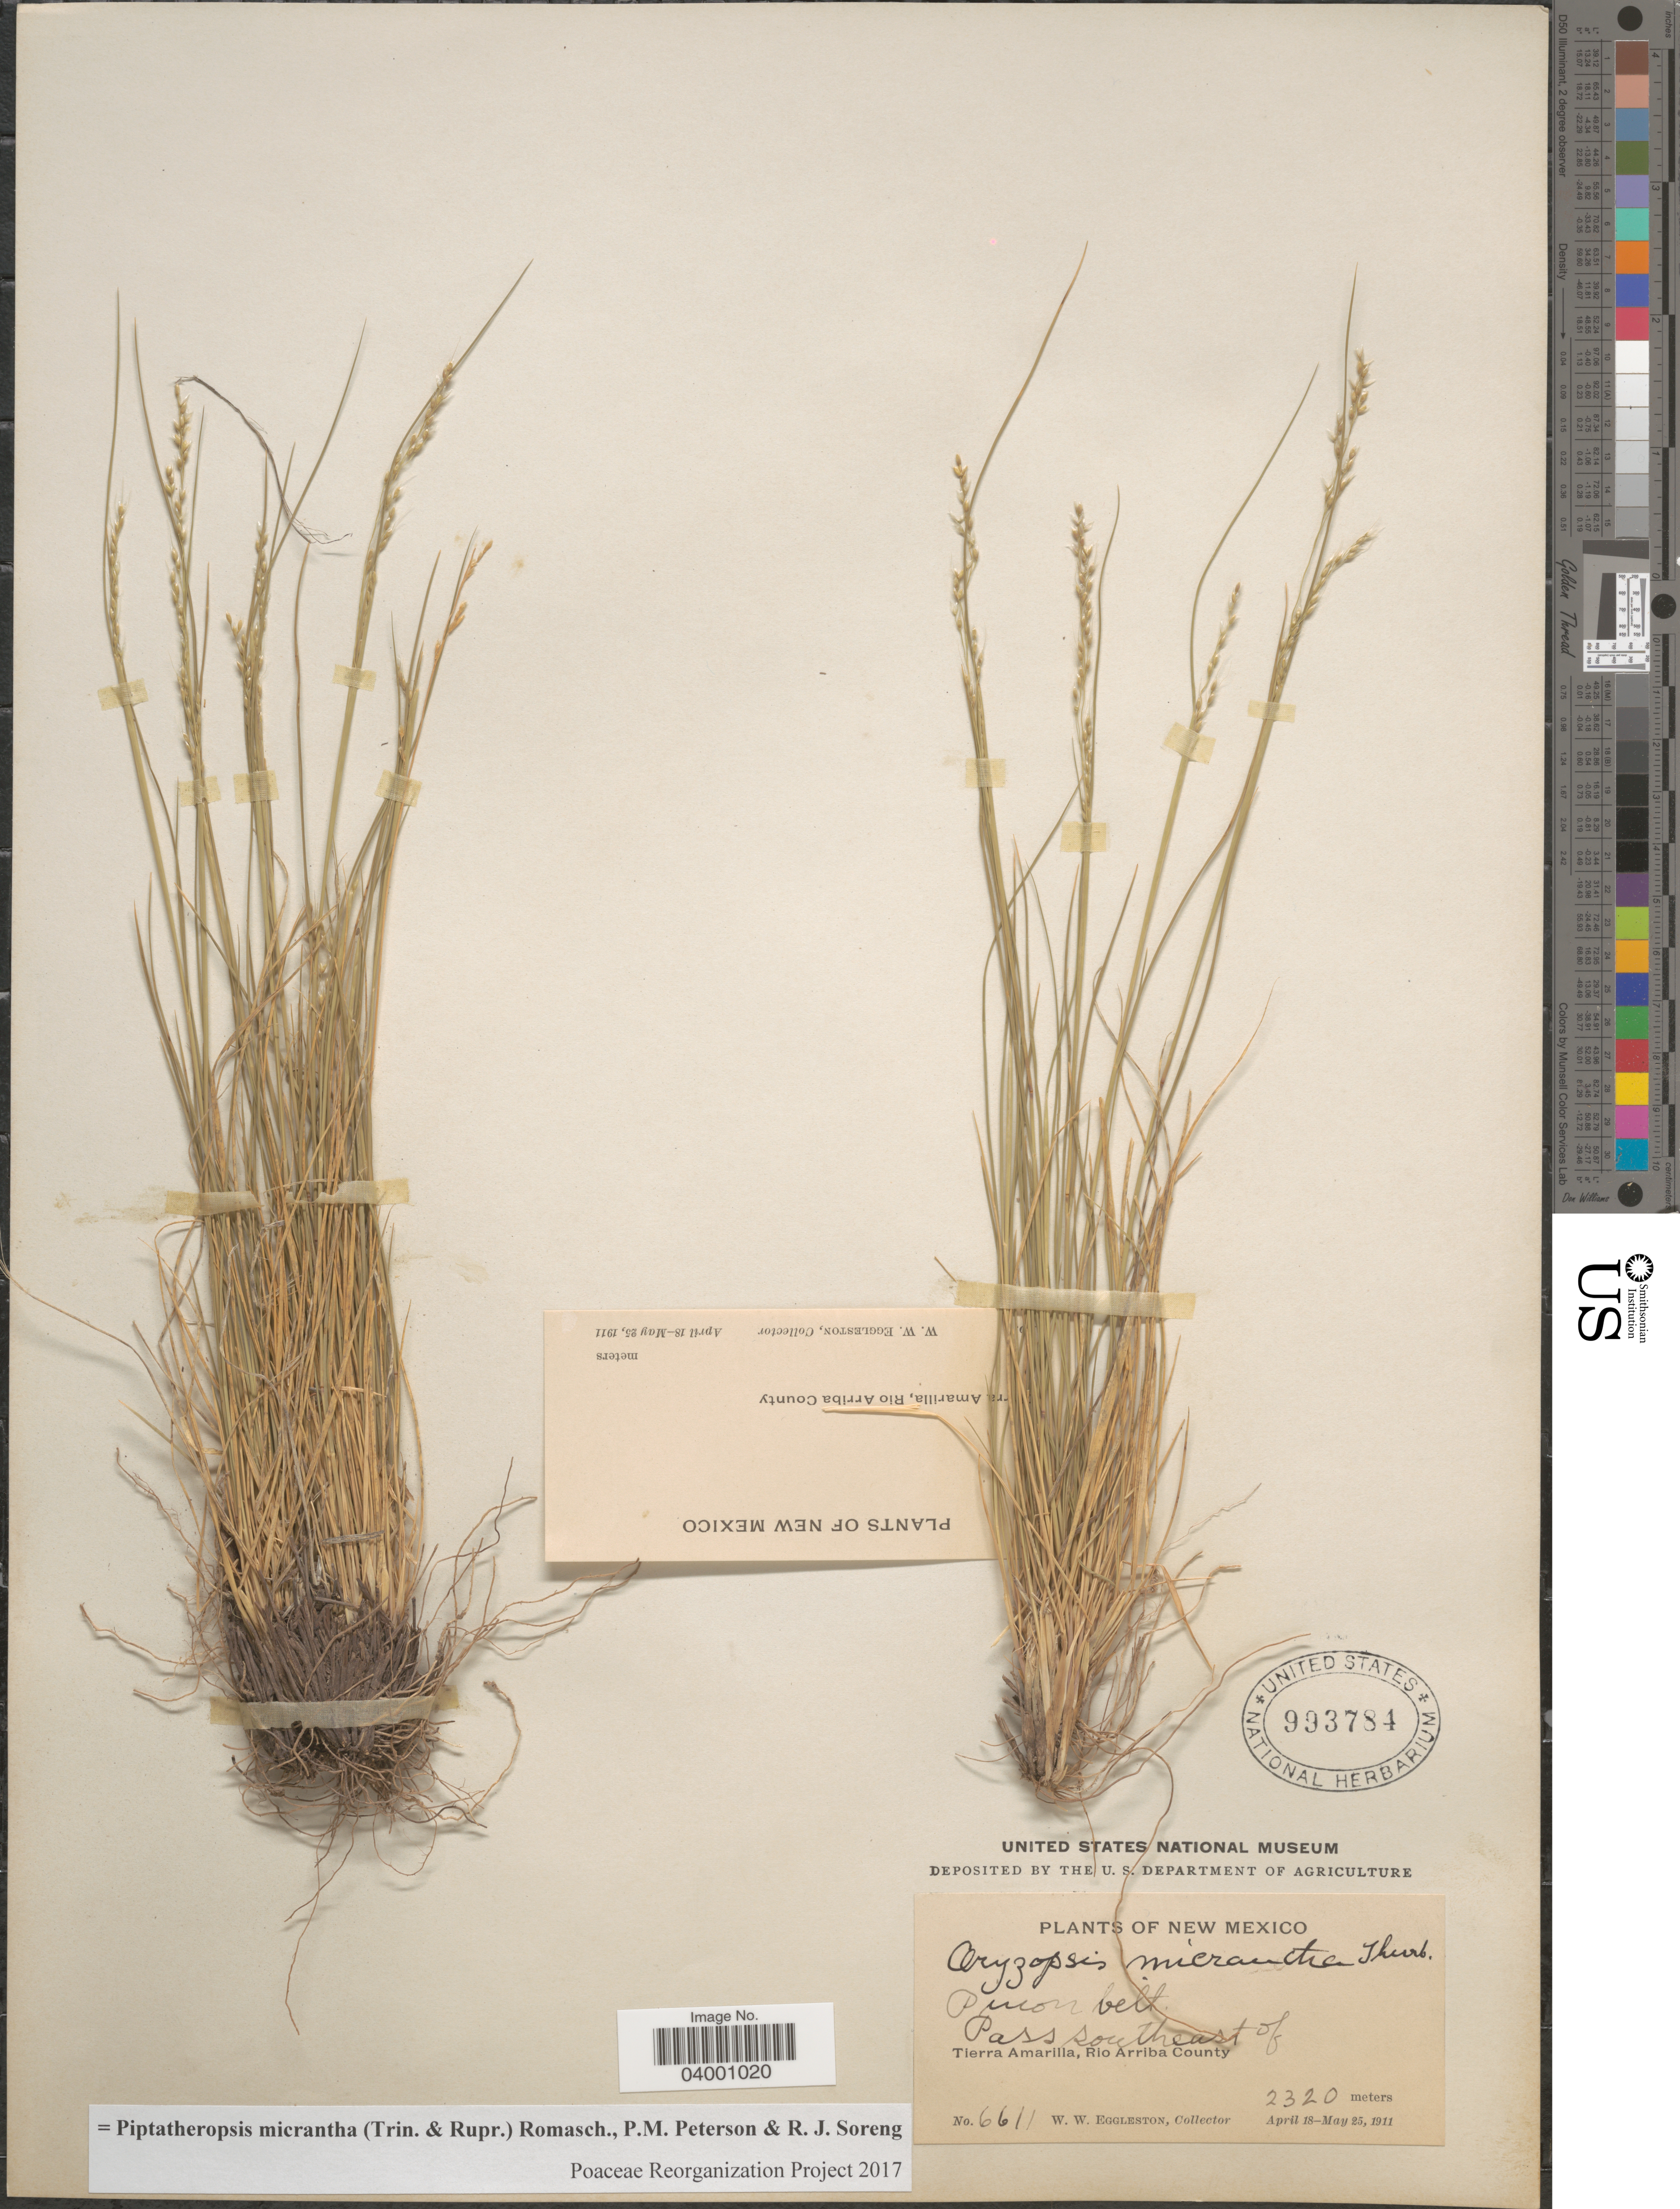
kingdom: Plantae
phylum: Tracheophyta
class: Liliopsida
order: Poales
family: Poaceae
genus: Piptatheropsis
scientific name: Piptatheropsis micrantha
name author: (Trin. & Rupr.) Romasch.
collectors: W. W. Eggleston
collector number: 6611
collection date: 1911-04-18/1911-05-25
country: United States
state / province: New Mexico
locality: Pinon belt. Pass southeast of Tierra Amarilla, Rio Arriba County.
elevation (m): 2320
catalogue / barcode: US 993784